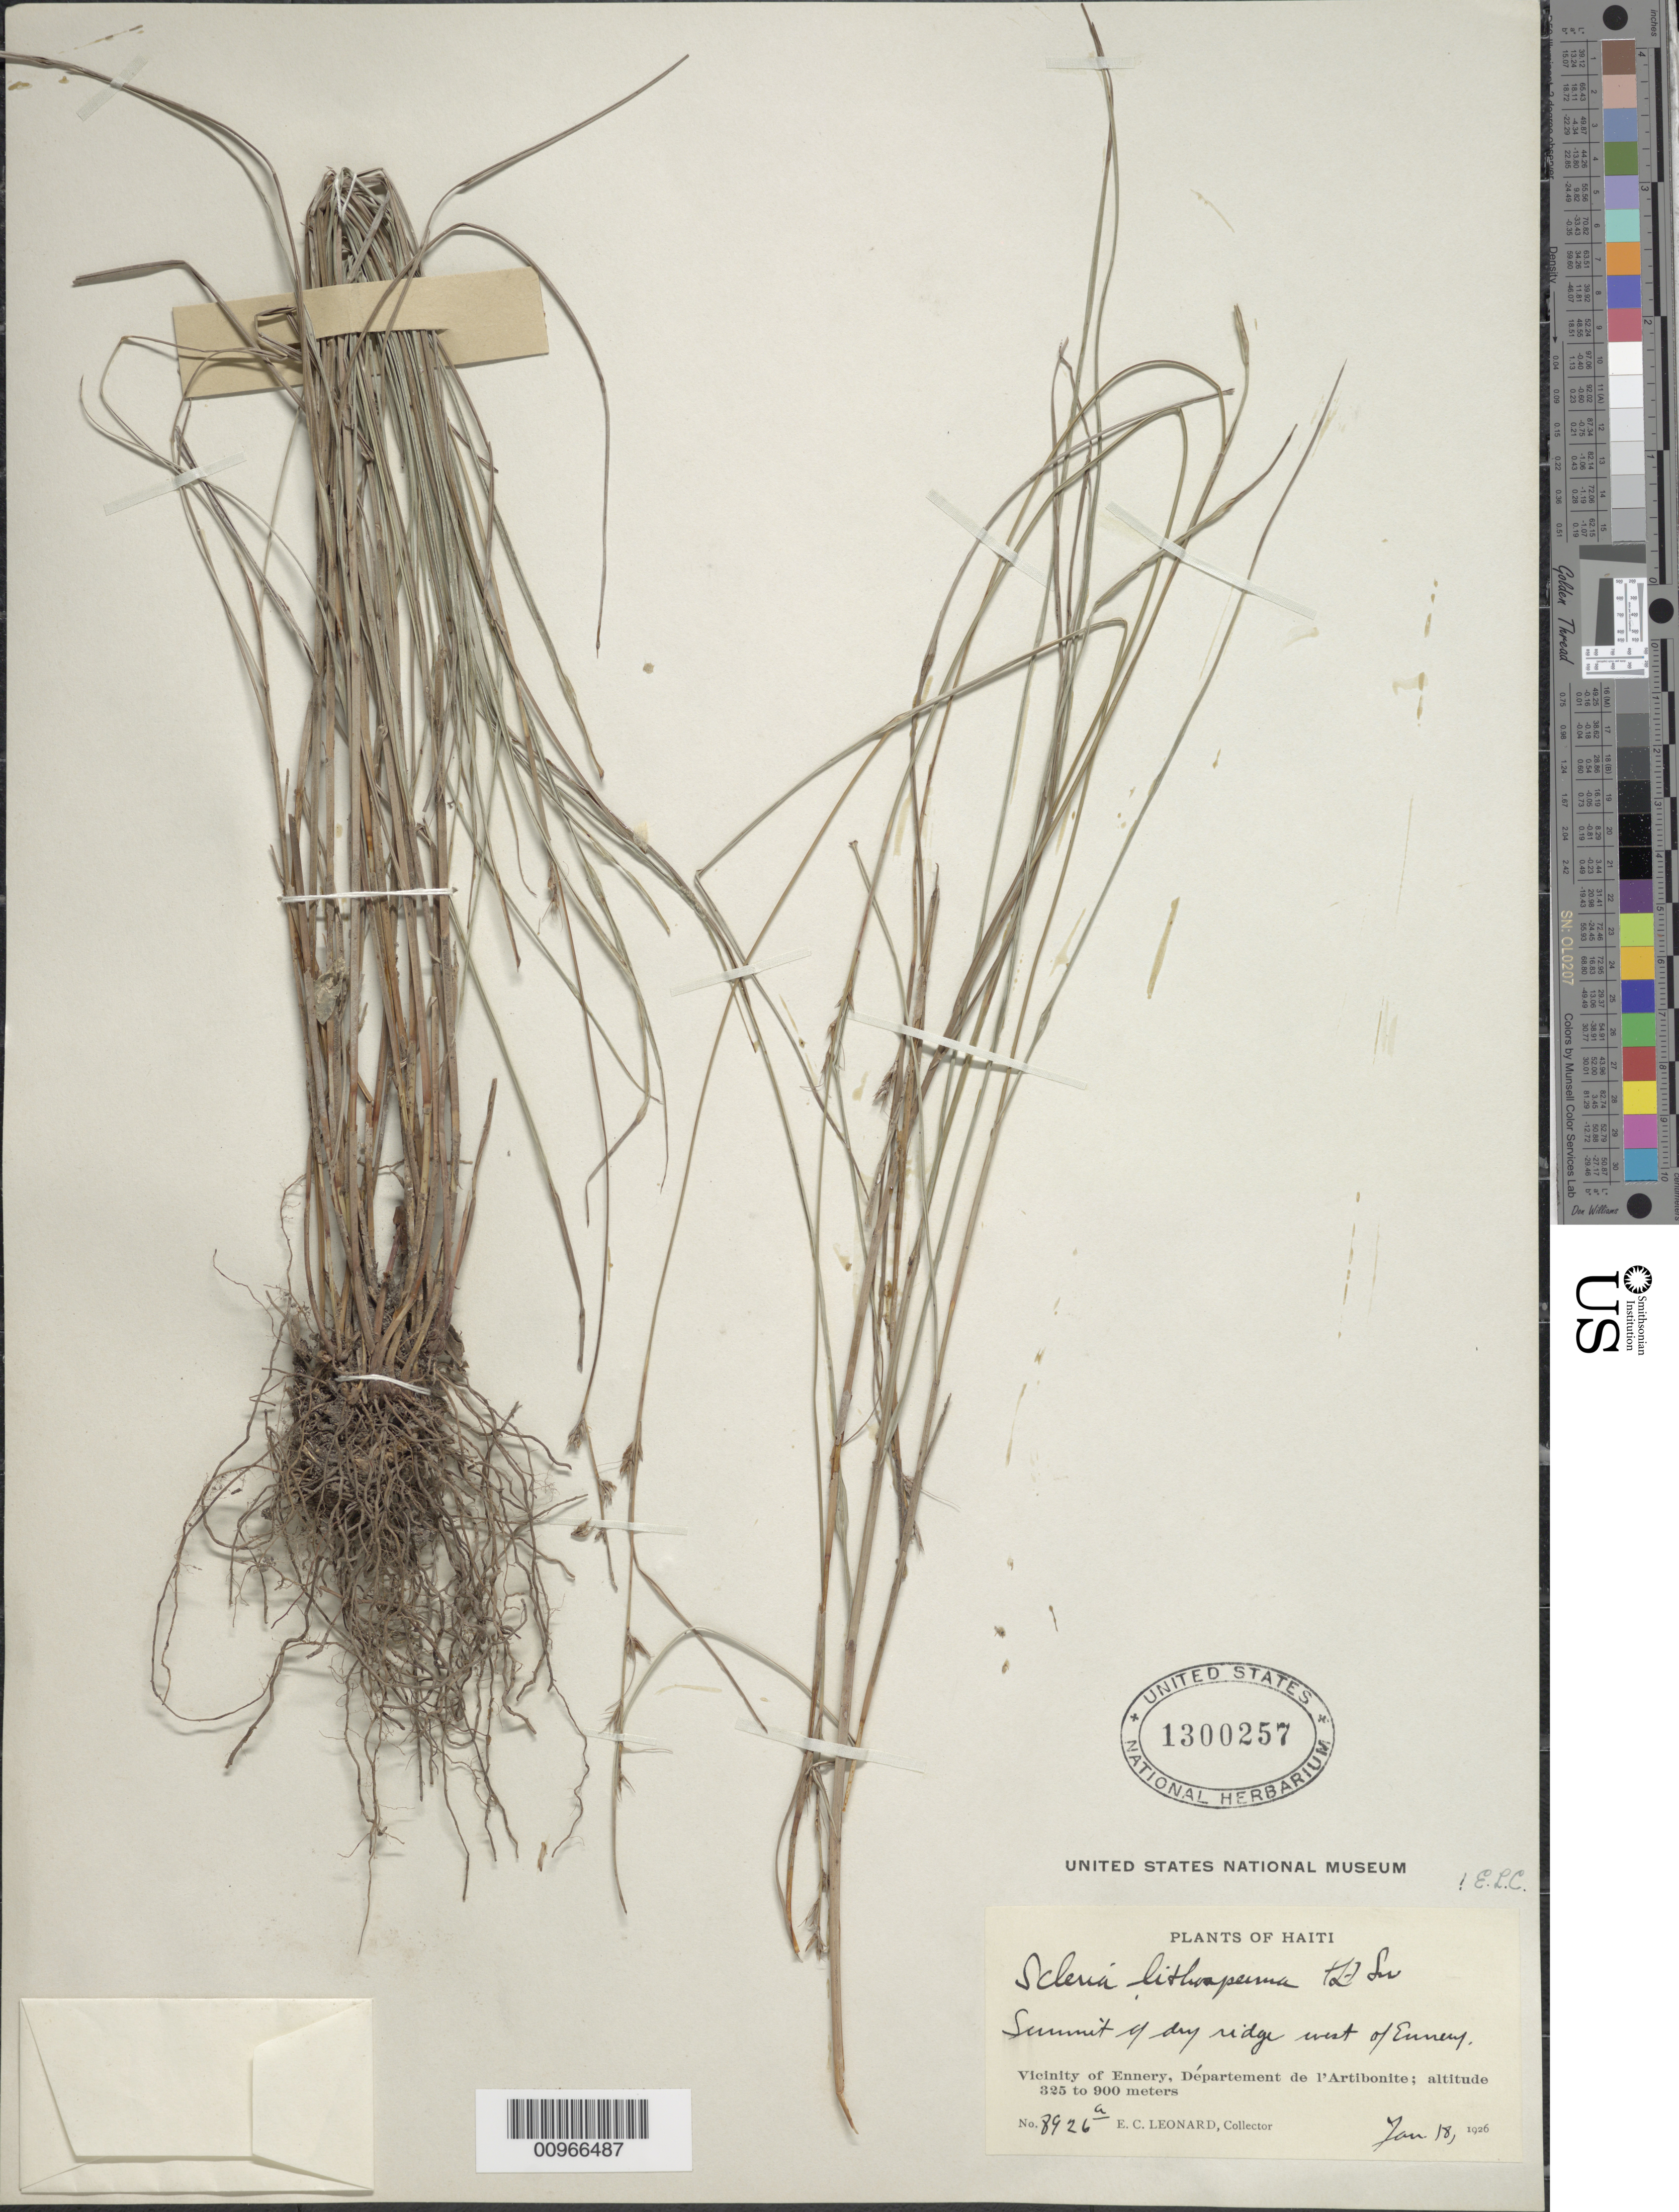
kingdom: Plantae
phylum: Tracheophyta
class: Liliopsida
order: Poales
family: Cyperaceae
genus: Scleria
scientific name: Scleria lithosperma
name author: (L.) Sw.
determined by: Core, E. L.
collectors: E. C. Leonard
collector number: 8926A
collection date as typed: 18 Jan 1926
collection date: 1926-01-18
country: Haiti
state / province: Artibonite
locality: Vicinity of Ennery, summit west of Ennery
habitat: Summit of dry ridge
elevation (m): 325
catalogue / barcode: US 1300257